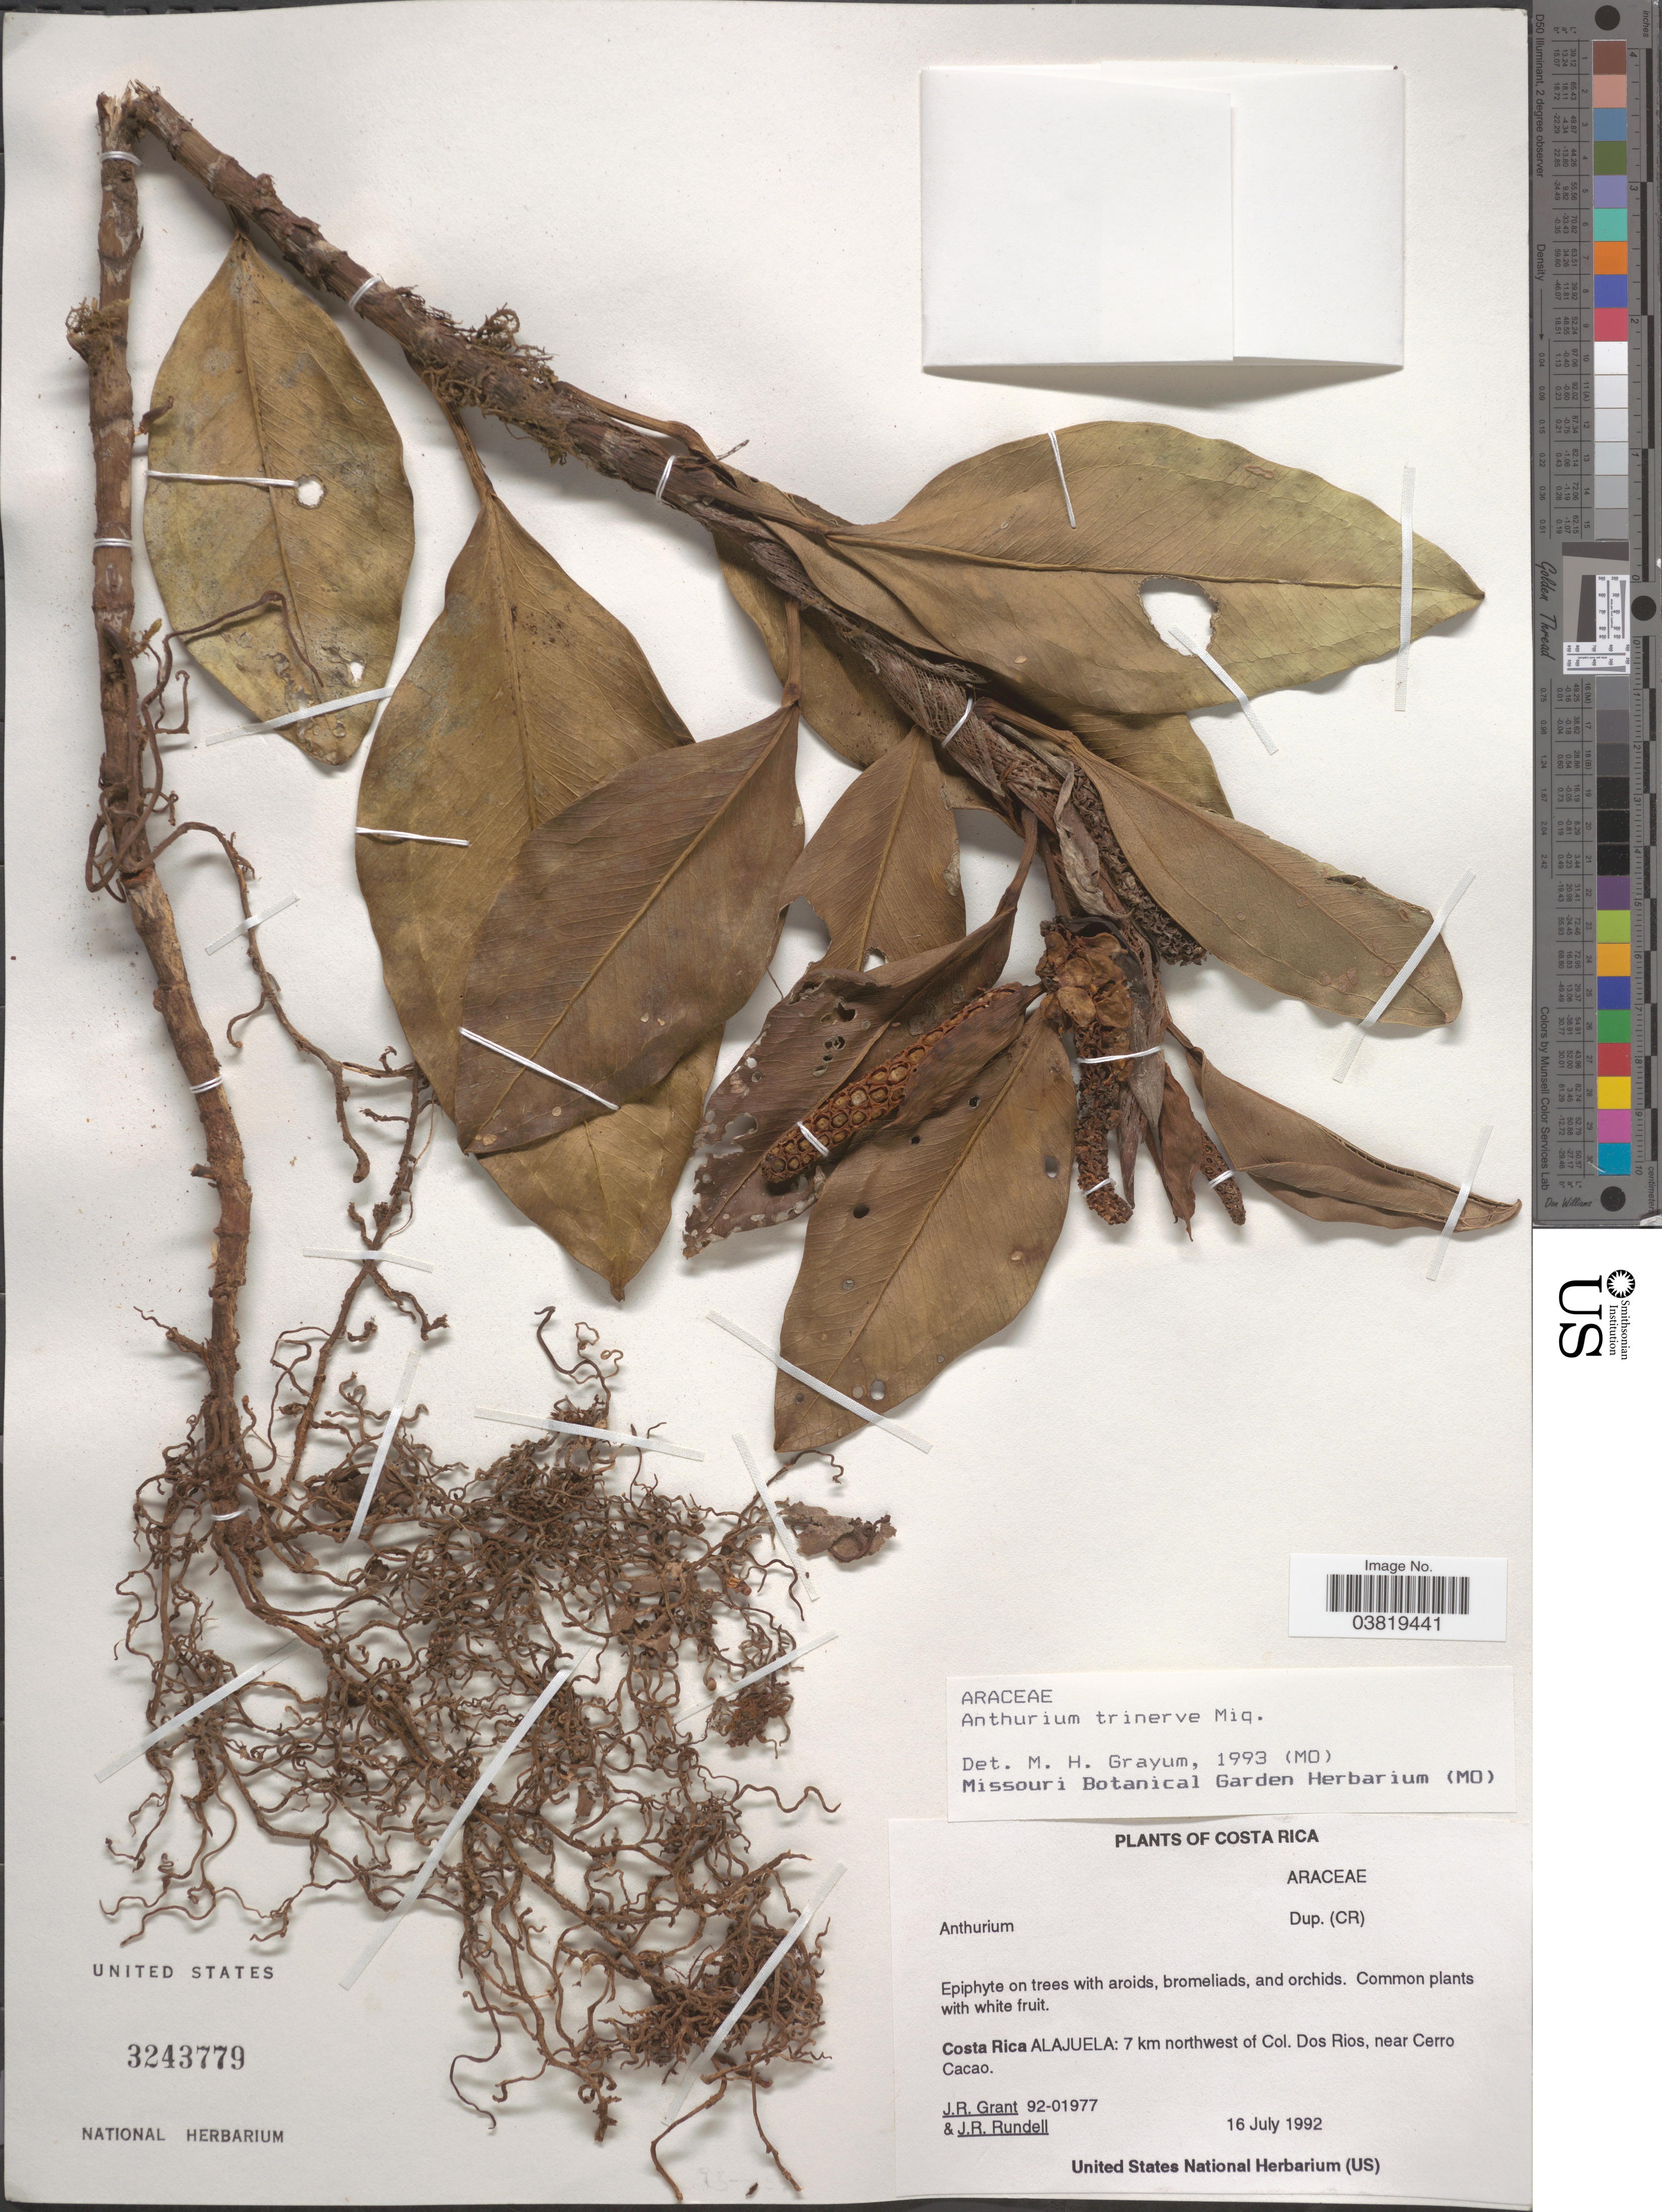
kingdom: Plantae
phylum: Tracheophyta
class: Liliopsida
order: Alismatales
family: Araceae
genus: Anthurium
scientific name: Anthurium trinerve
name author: Miq.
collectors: J. Grant & J. R. Rundell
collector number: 92-01977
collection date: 1992-07-16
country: Costa Rica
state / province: Alajuela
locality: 7 km northwest of Col. Dos Rios, near Cerro Cacao.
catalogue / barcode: US 3243779